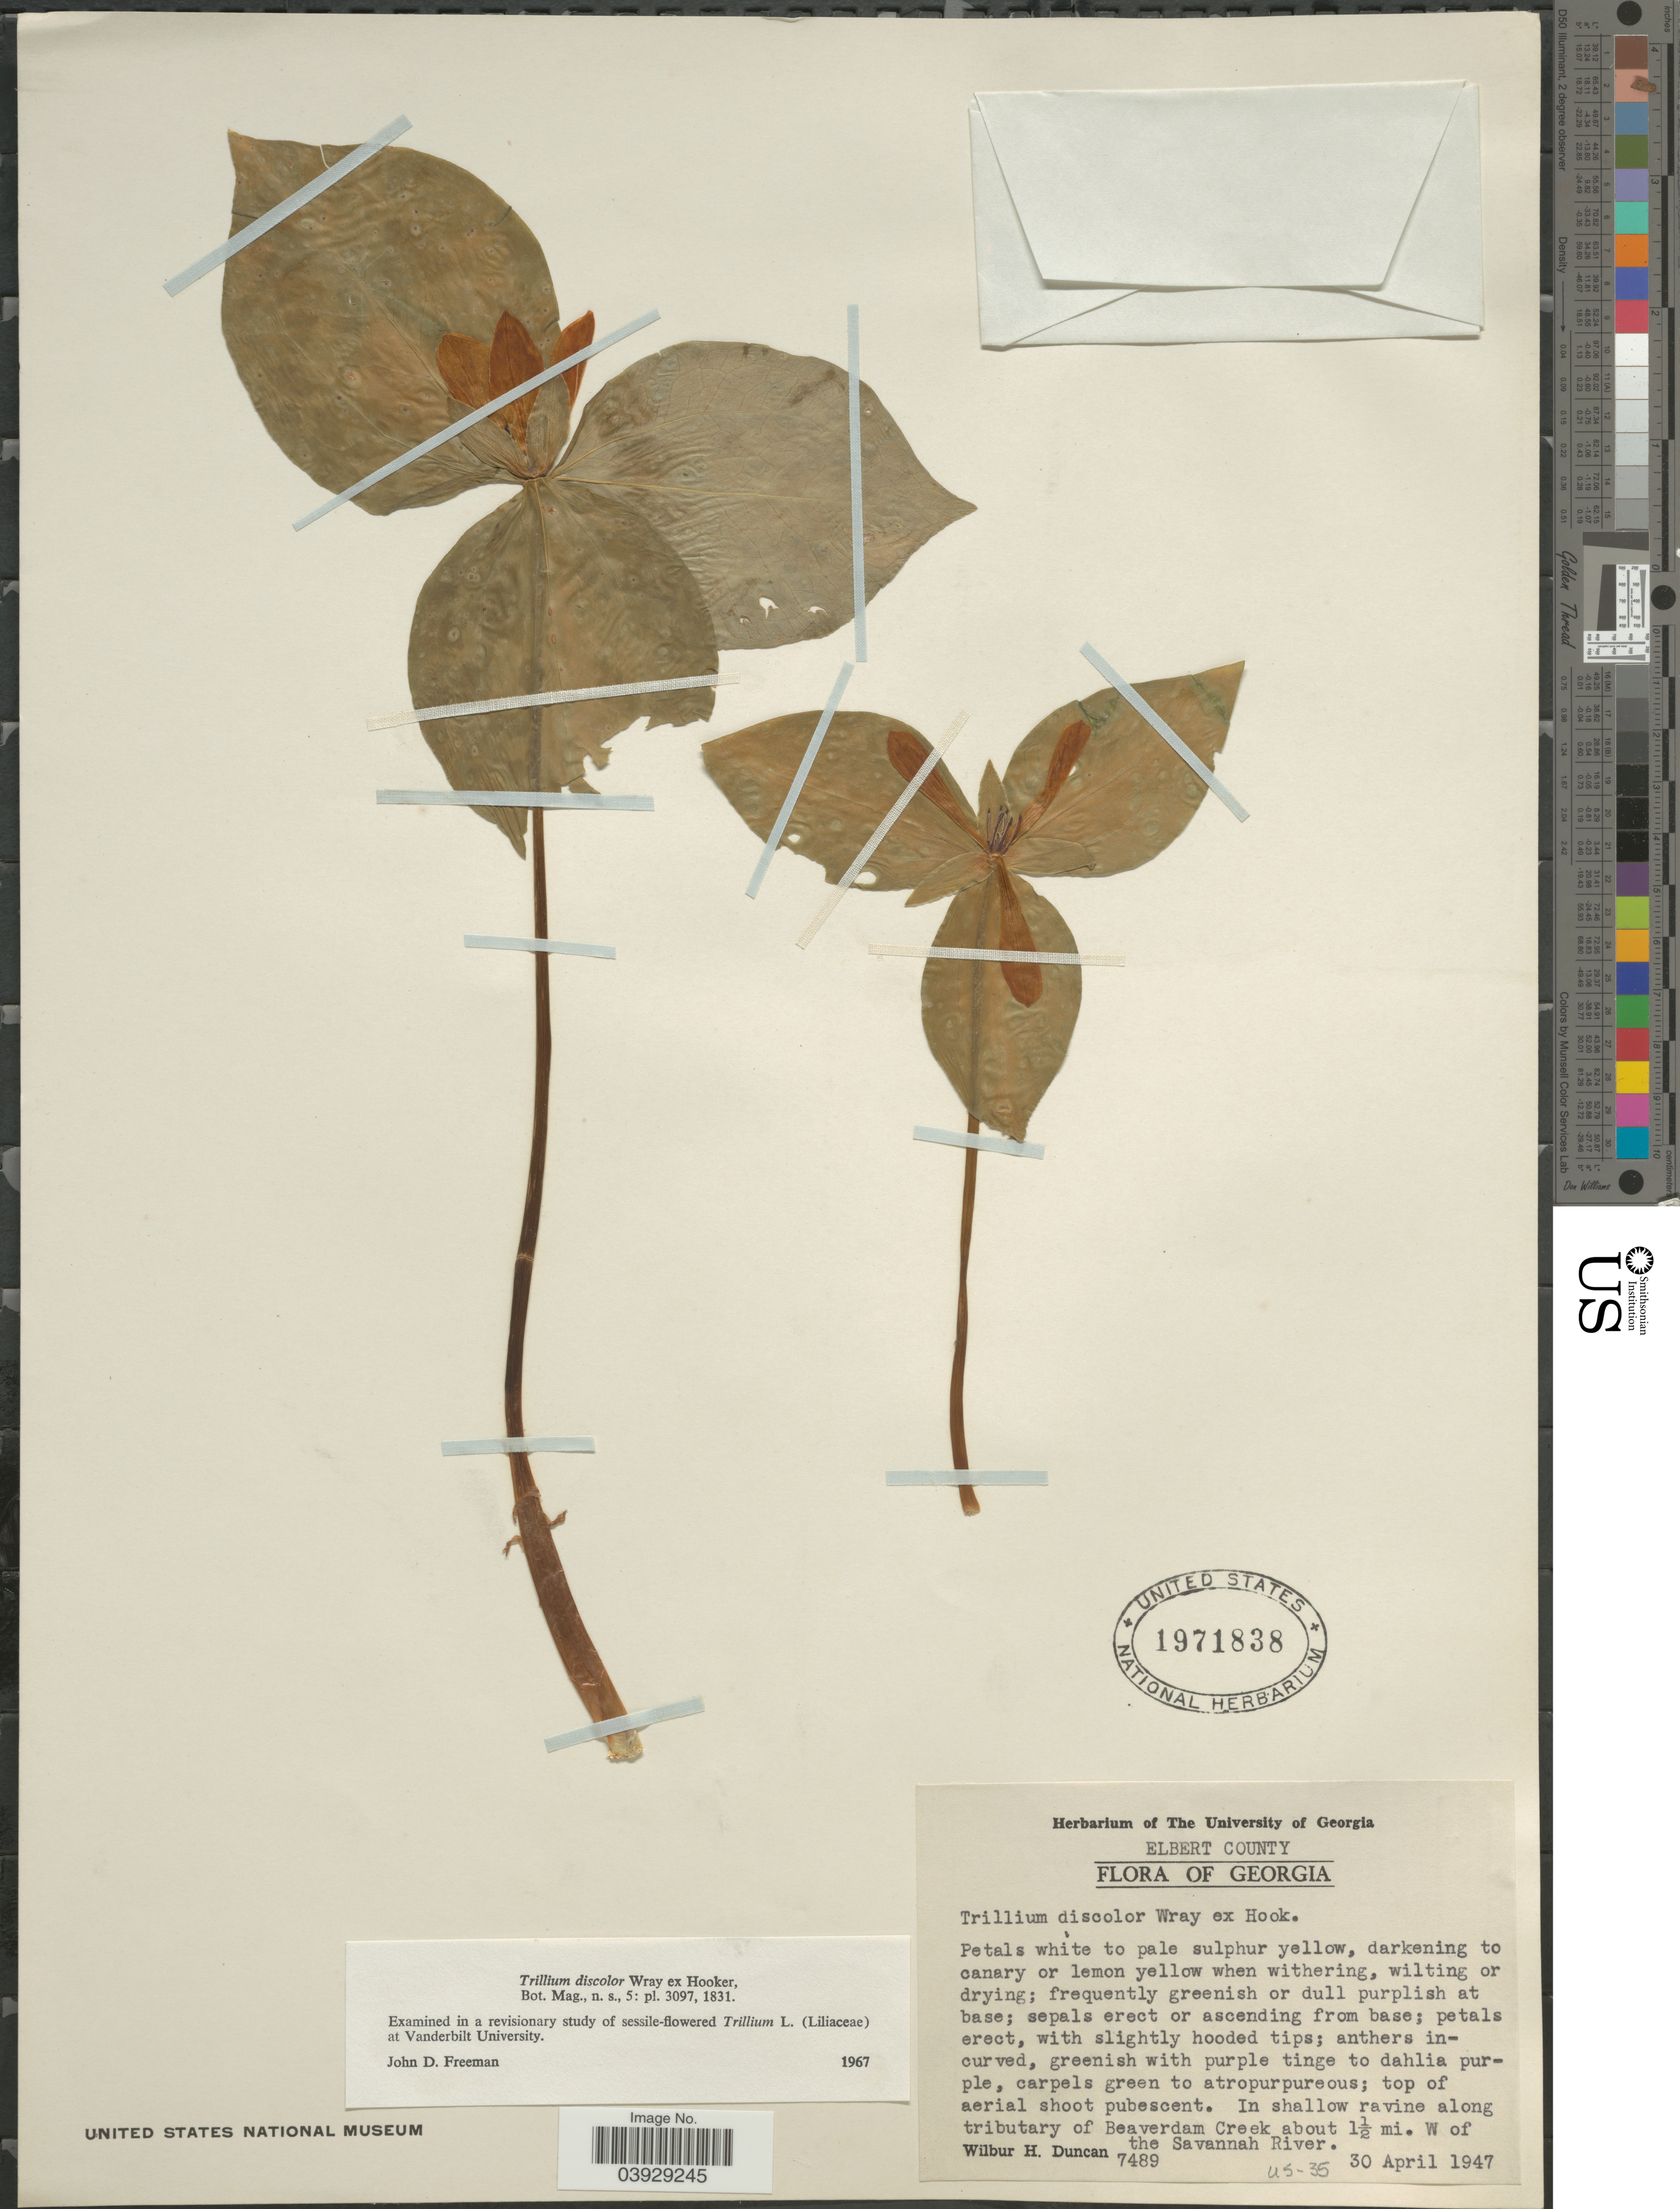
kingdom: Plantae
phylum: Tracheophyta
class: Liliopsida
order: Liliales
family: Melanthiaceae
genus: Trillium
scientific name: Trillium discolor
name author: Wray ex Hook.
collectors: W. H. Duncan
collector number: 7489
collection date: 1947-04-30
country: United States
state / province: Georgia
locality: Elbert County. In shallow ravine along tributary of Beaverdam Creek about 1½ mi. W of the Savannah River.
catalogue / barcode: US 1971838